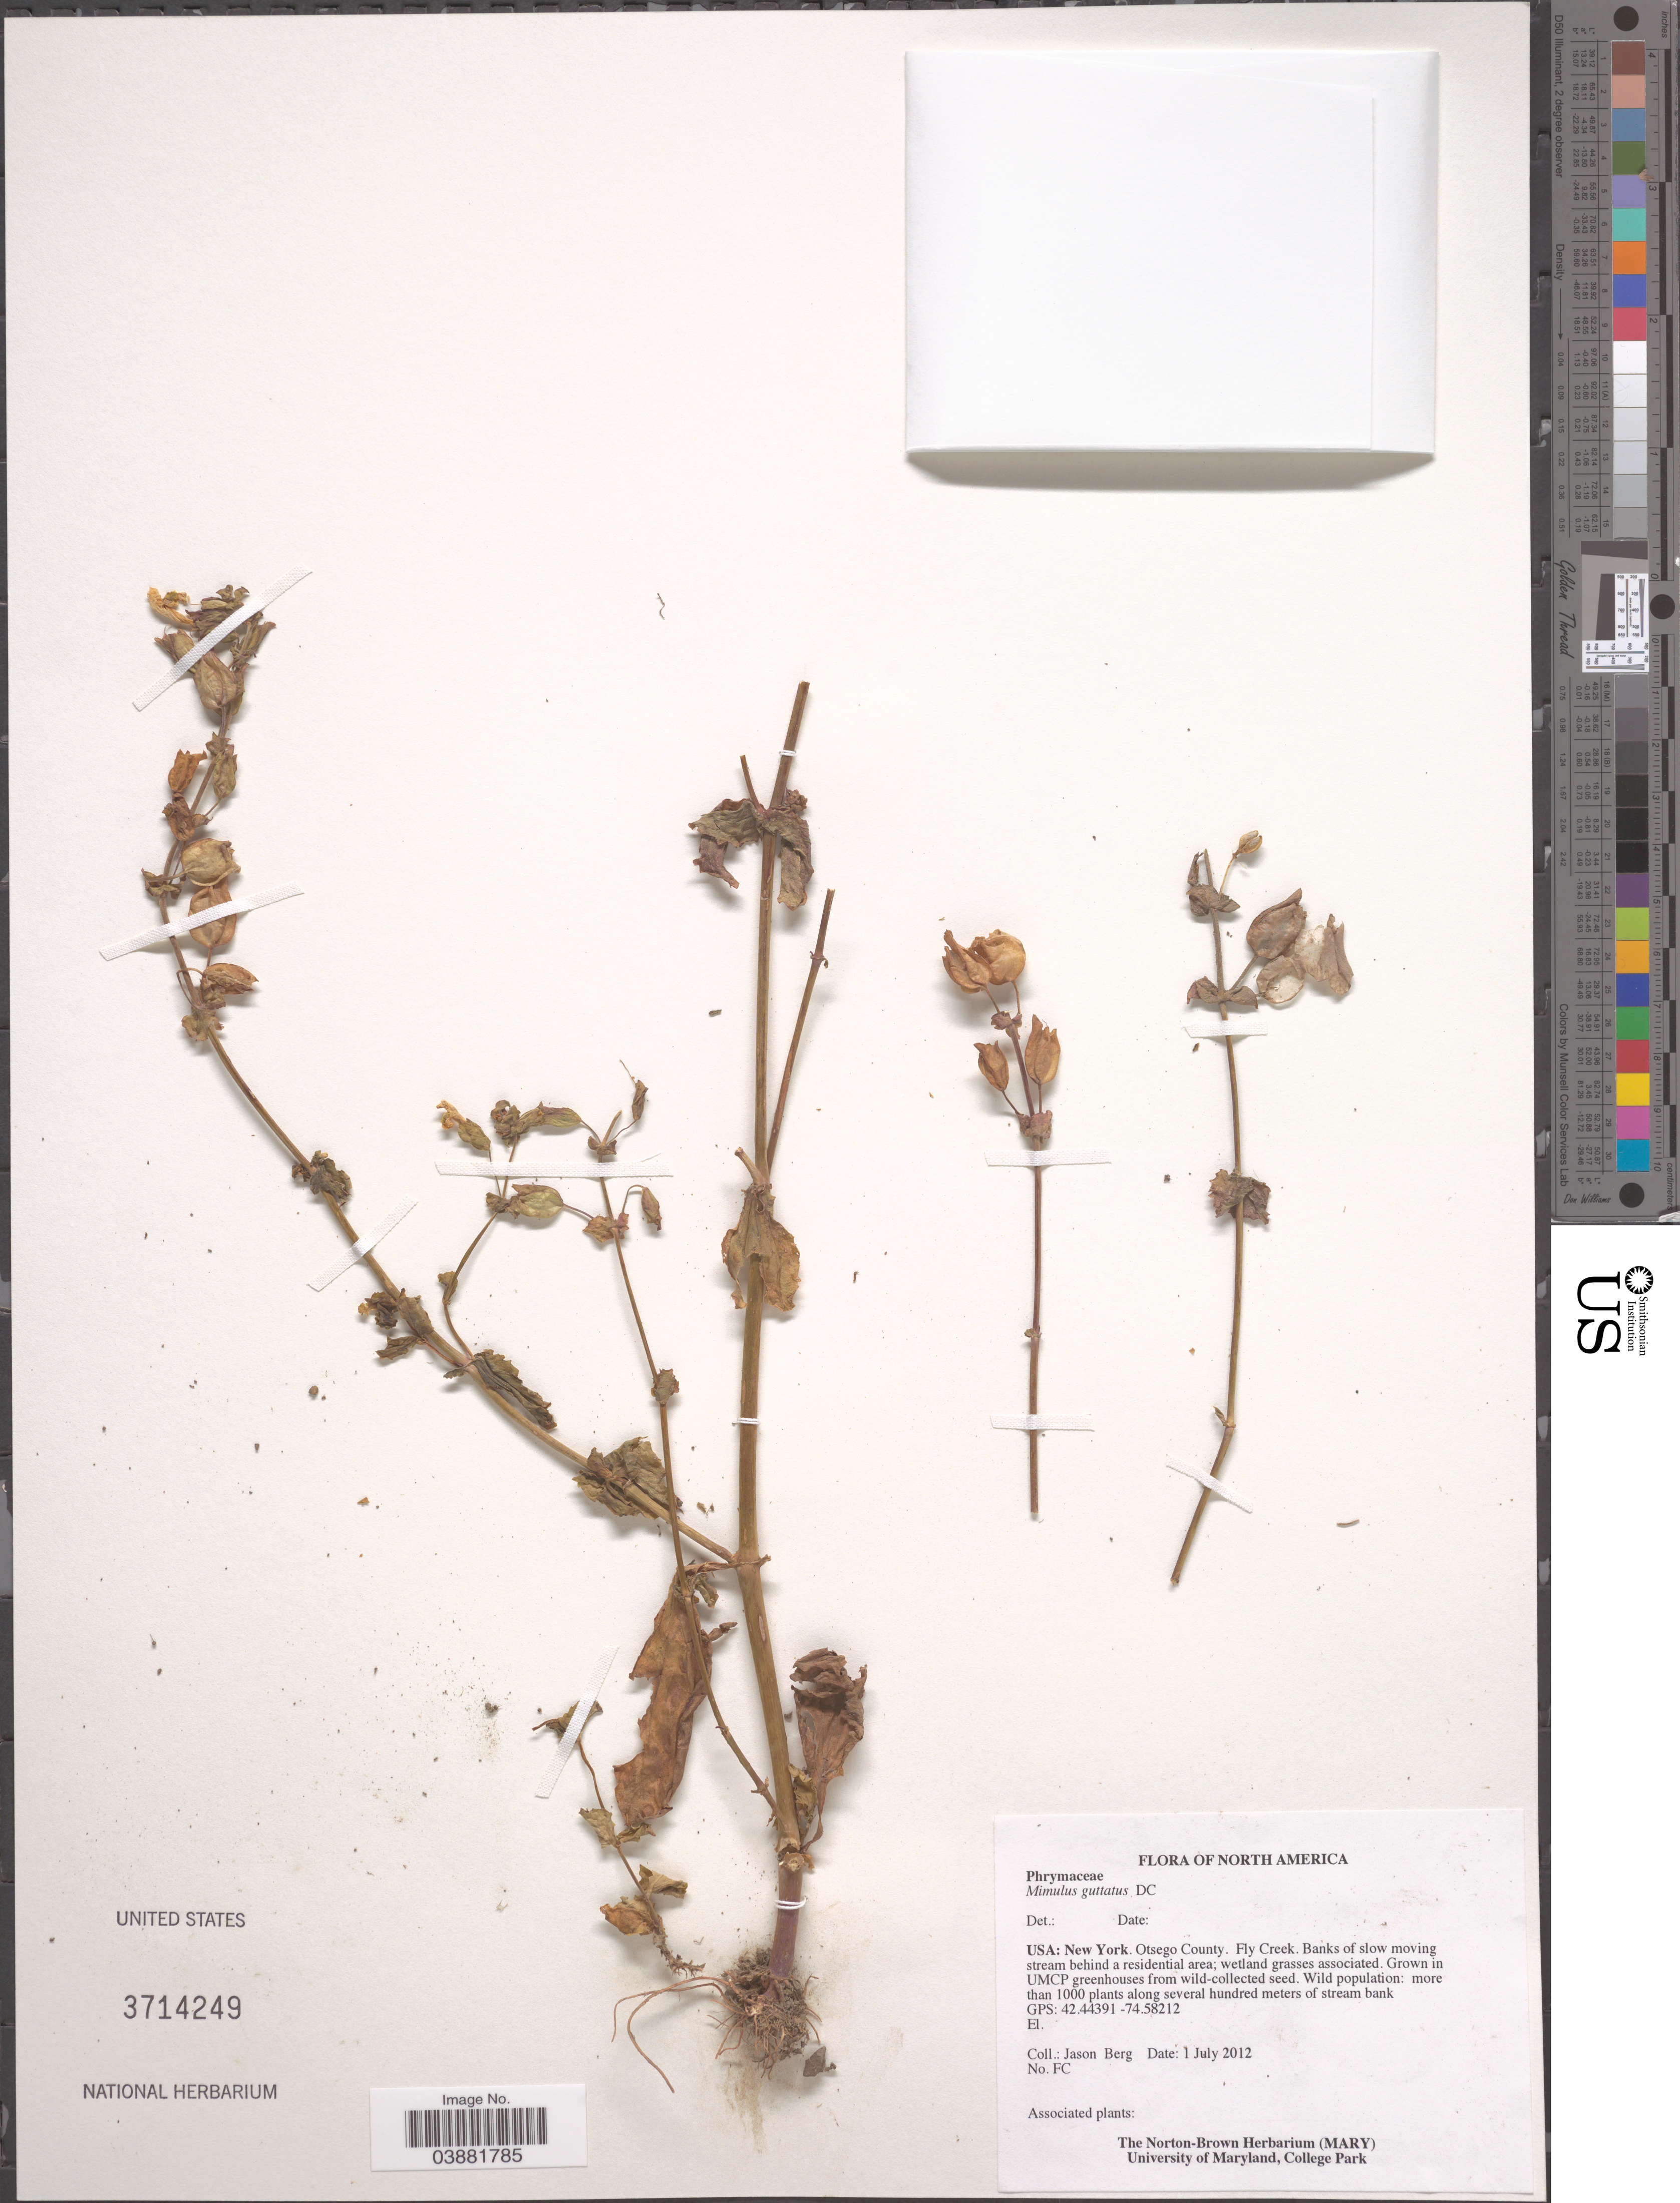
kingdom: Plantae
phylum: Tracheophyta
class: Magnoliopsida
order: Lamiales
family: Phrymaceae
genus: Mimulus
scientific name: Mimulus guttatus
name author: DC.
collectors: J. Berg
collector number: FC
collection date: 2012-07-01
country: United States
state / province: New York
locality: Otsego County. Fly Creek. Banks of slow moving stream behind a residential area. UMCP greenhouses.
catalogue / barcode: US 3714249